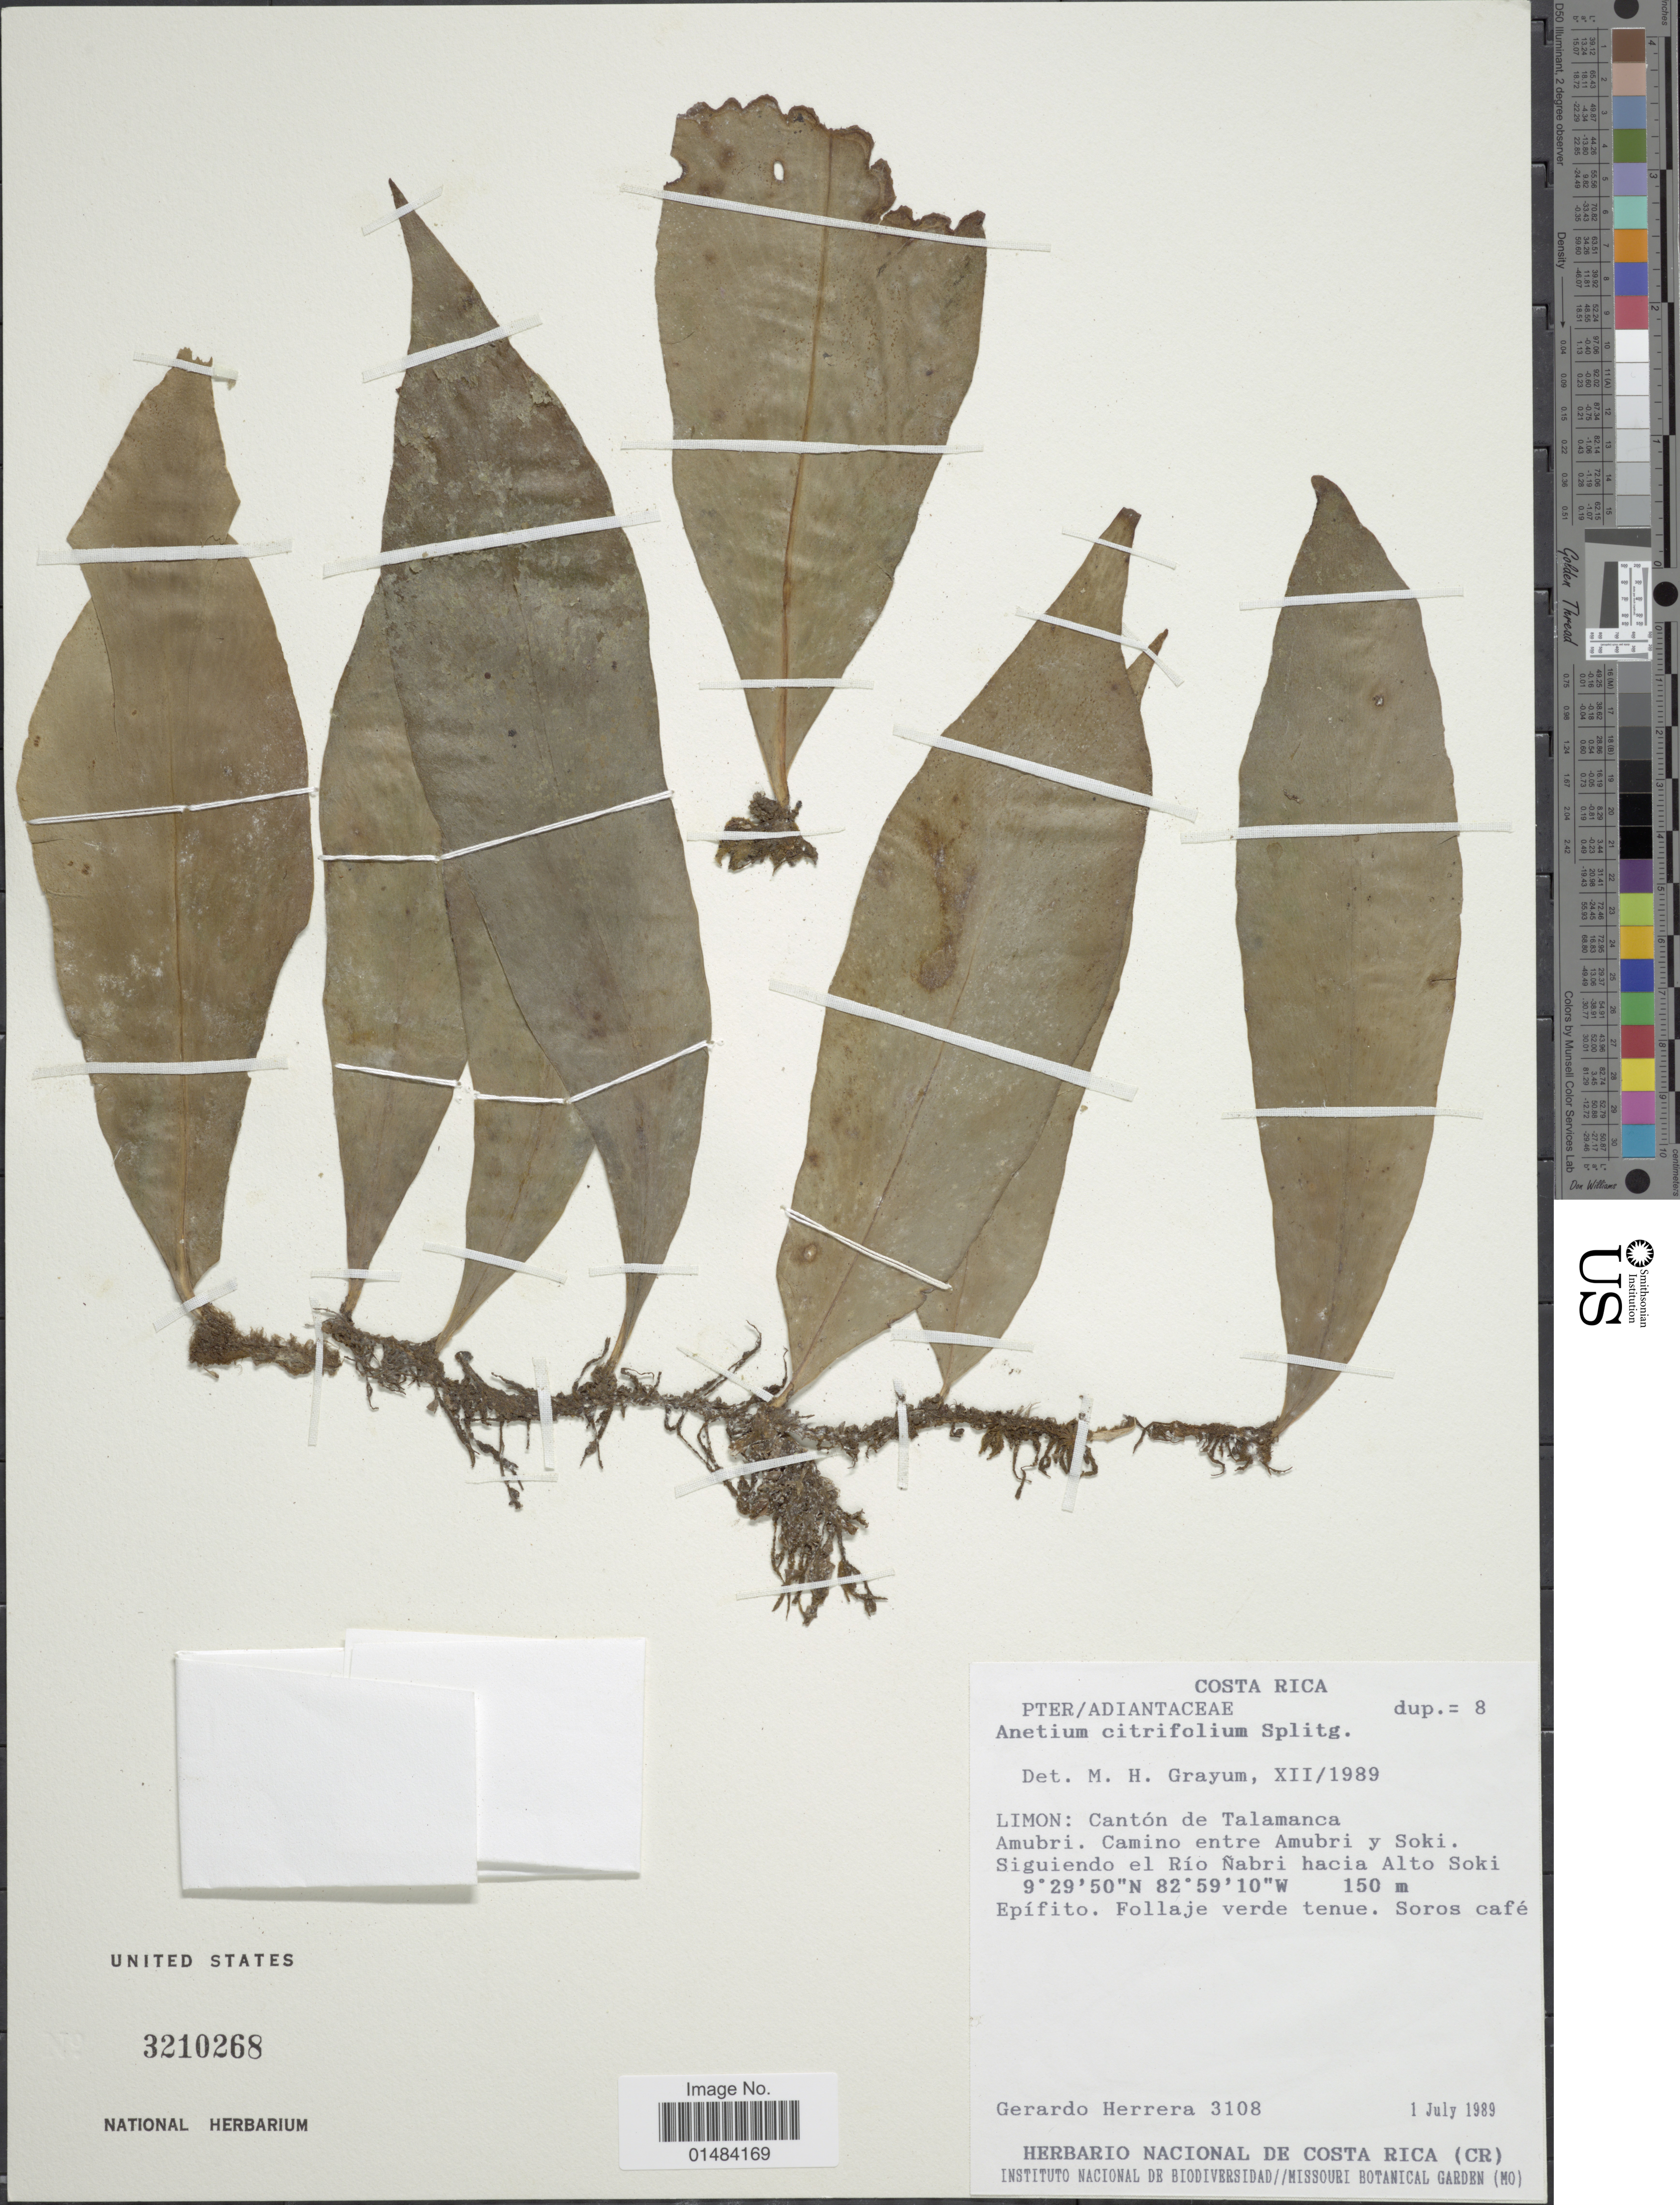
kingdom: Plantae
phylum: Tracheophyta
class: Polypodiopsida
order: Polypodiales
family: Pteridaceae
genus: Anetium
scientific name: Anetium citrifolium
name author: (L.) Splitg.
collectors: G. Herrera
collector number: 3108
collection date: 1989-07-01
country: Costa Rica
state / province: Limón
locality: Costa Rica, Limon: Cantin de Talamanca, Amubri. Camino entre Amubri y Soki. Siguiendo el Rio Nabri hacia Alto Soki.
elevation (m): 150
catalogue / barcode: US 3210268